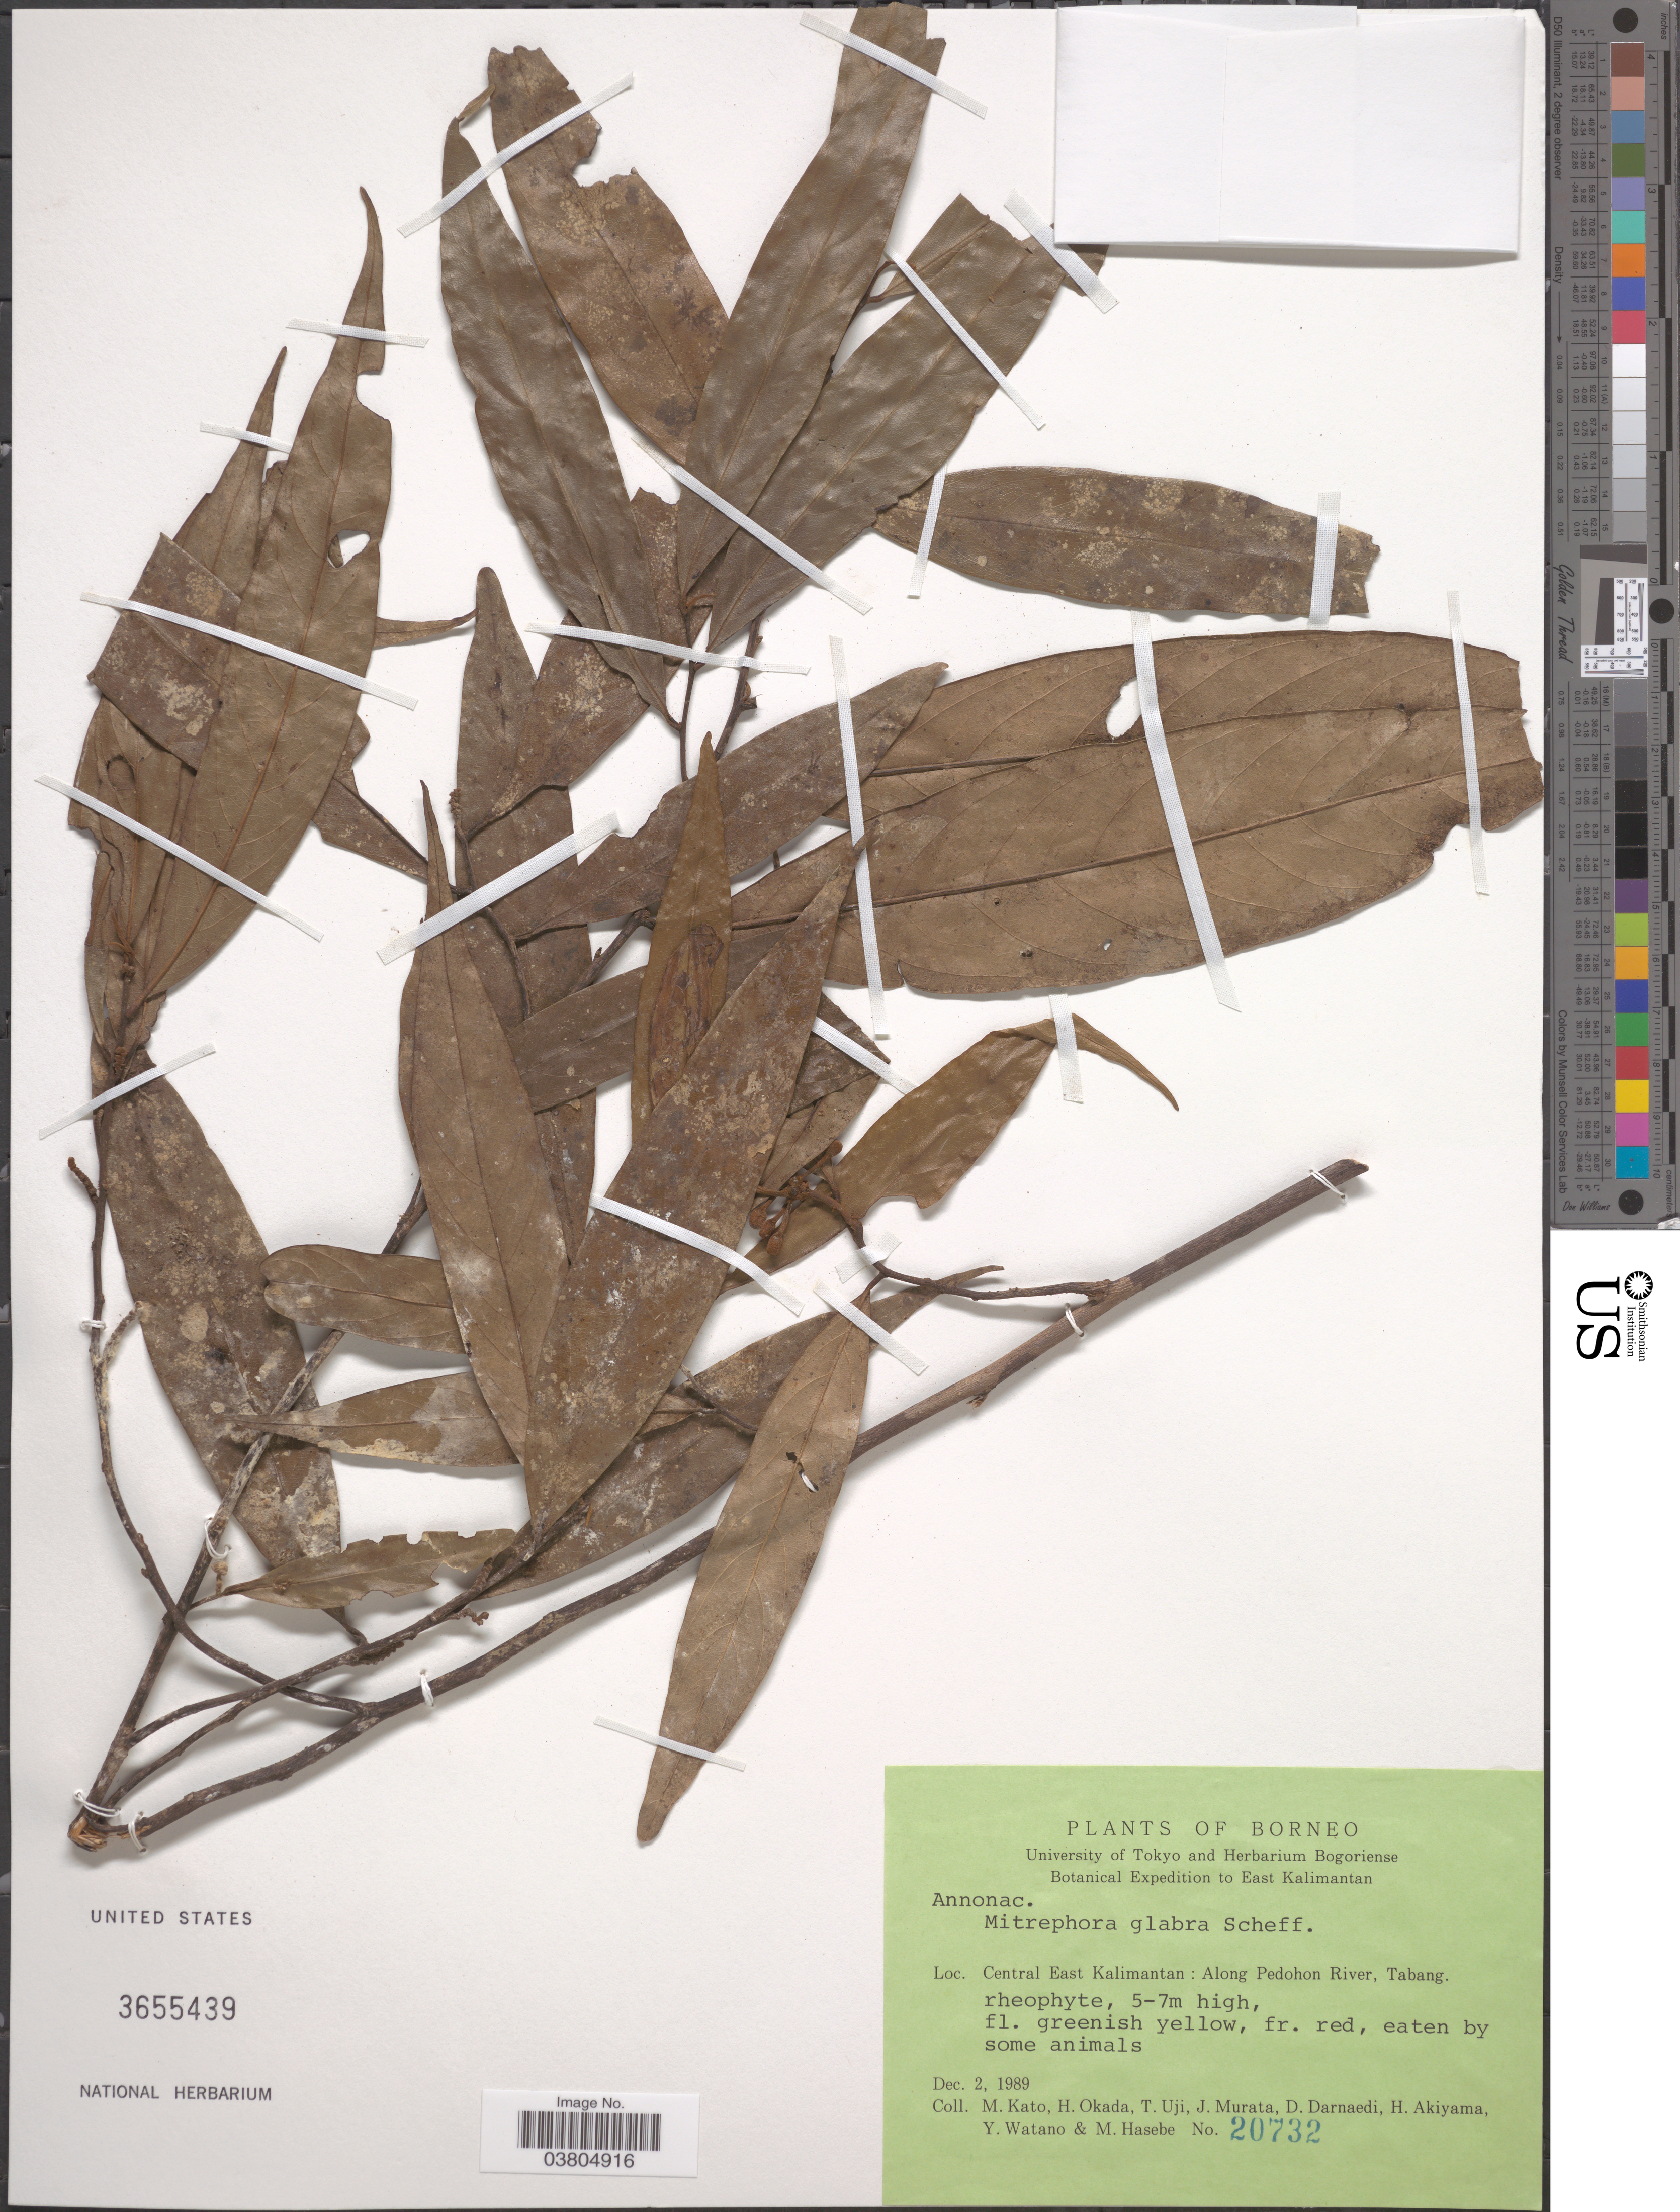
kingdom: Plantae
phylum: Tracheophyta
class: Magnoliopsida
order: Magnoliales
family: Annonaceae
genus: Mitrephora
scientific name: Mitrephora glabra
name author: Scheff.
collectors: M. Kato, H. Okada, T. Uji, J. Murata & et al.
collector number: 20732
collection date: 1989-12-02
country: Indonesia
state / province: Kalimantan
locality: Borneo. East Kalimantan. Central East Kalimantan: Along Pedohon River, Tabang.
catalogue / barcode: US 3655439